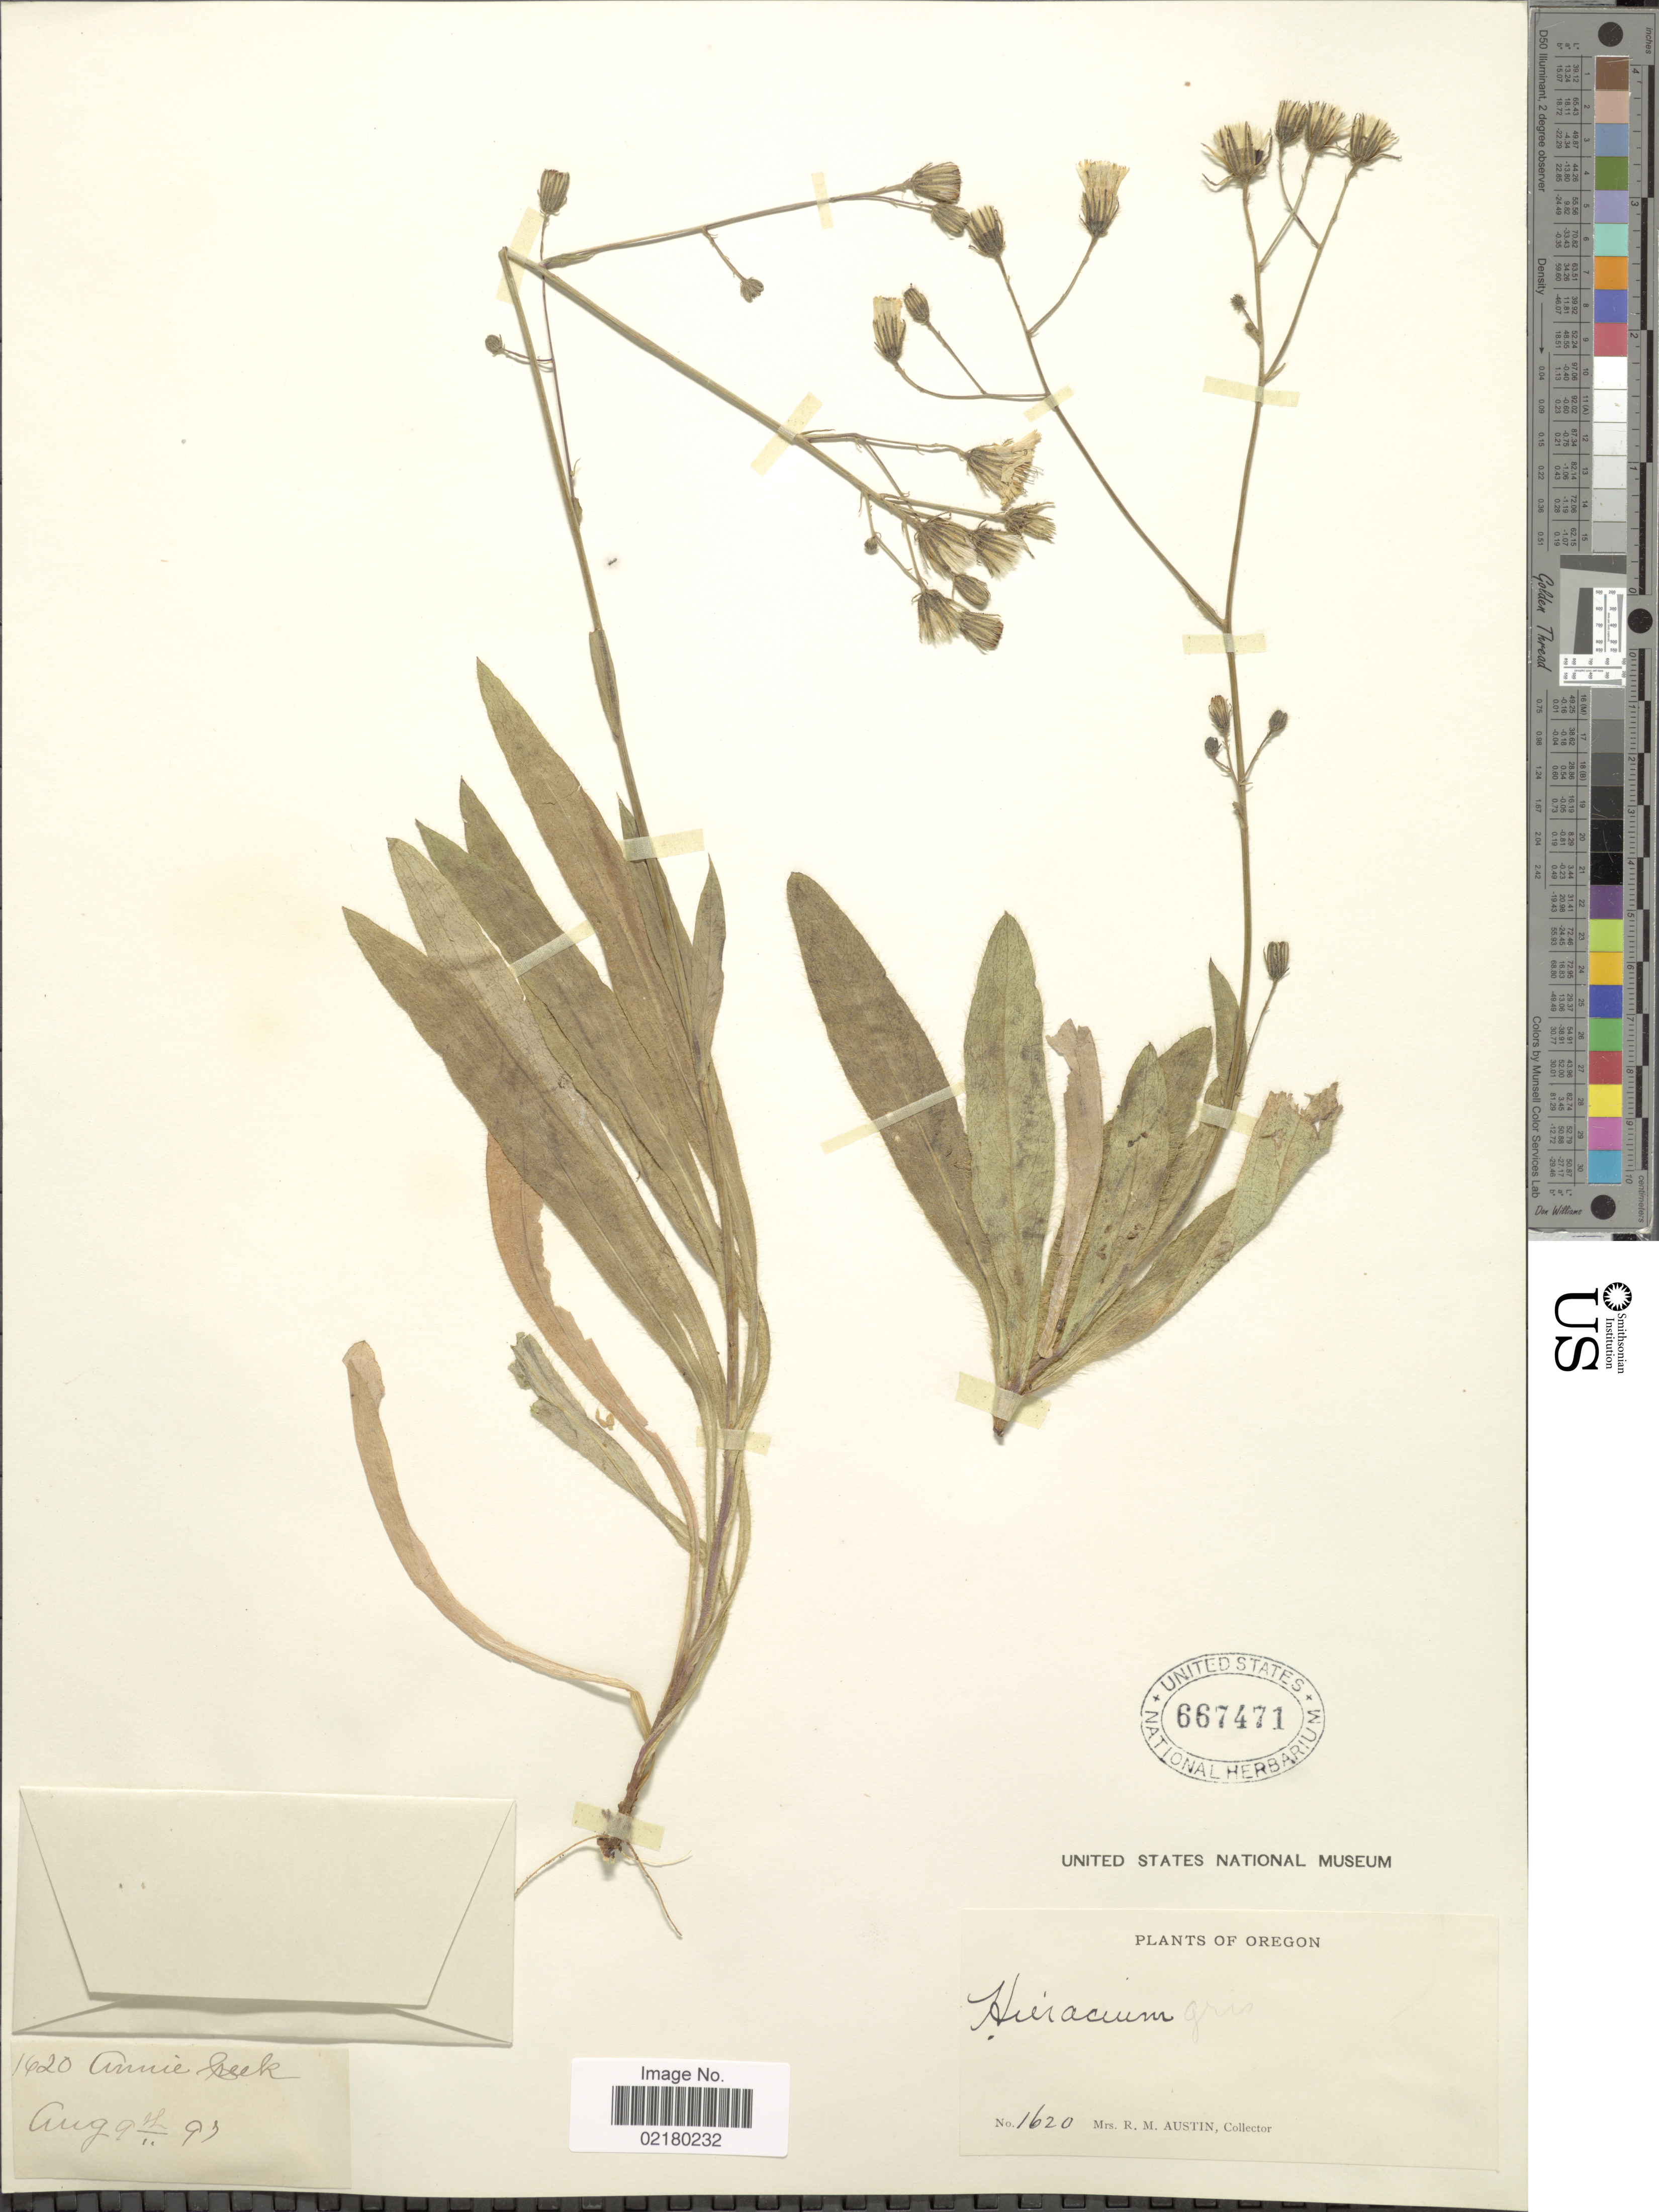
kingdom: Plantae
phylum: Tracheophyta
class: Magnoliopsida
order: Asterales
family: Asteraceae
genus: Hieracium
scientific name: Hieracium griseum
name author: Rydb.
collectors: R. Austin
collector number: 1620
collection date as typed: Transcribed d/m/y: 11/8/93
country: United States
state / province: Oregon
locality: Annie Creek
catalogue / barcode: US 667471